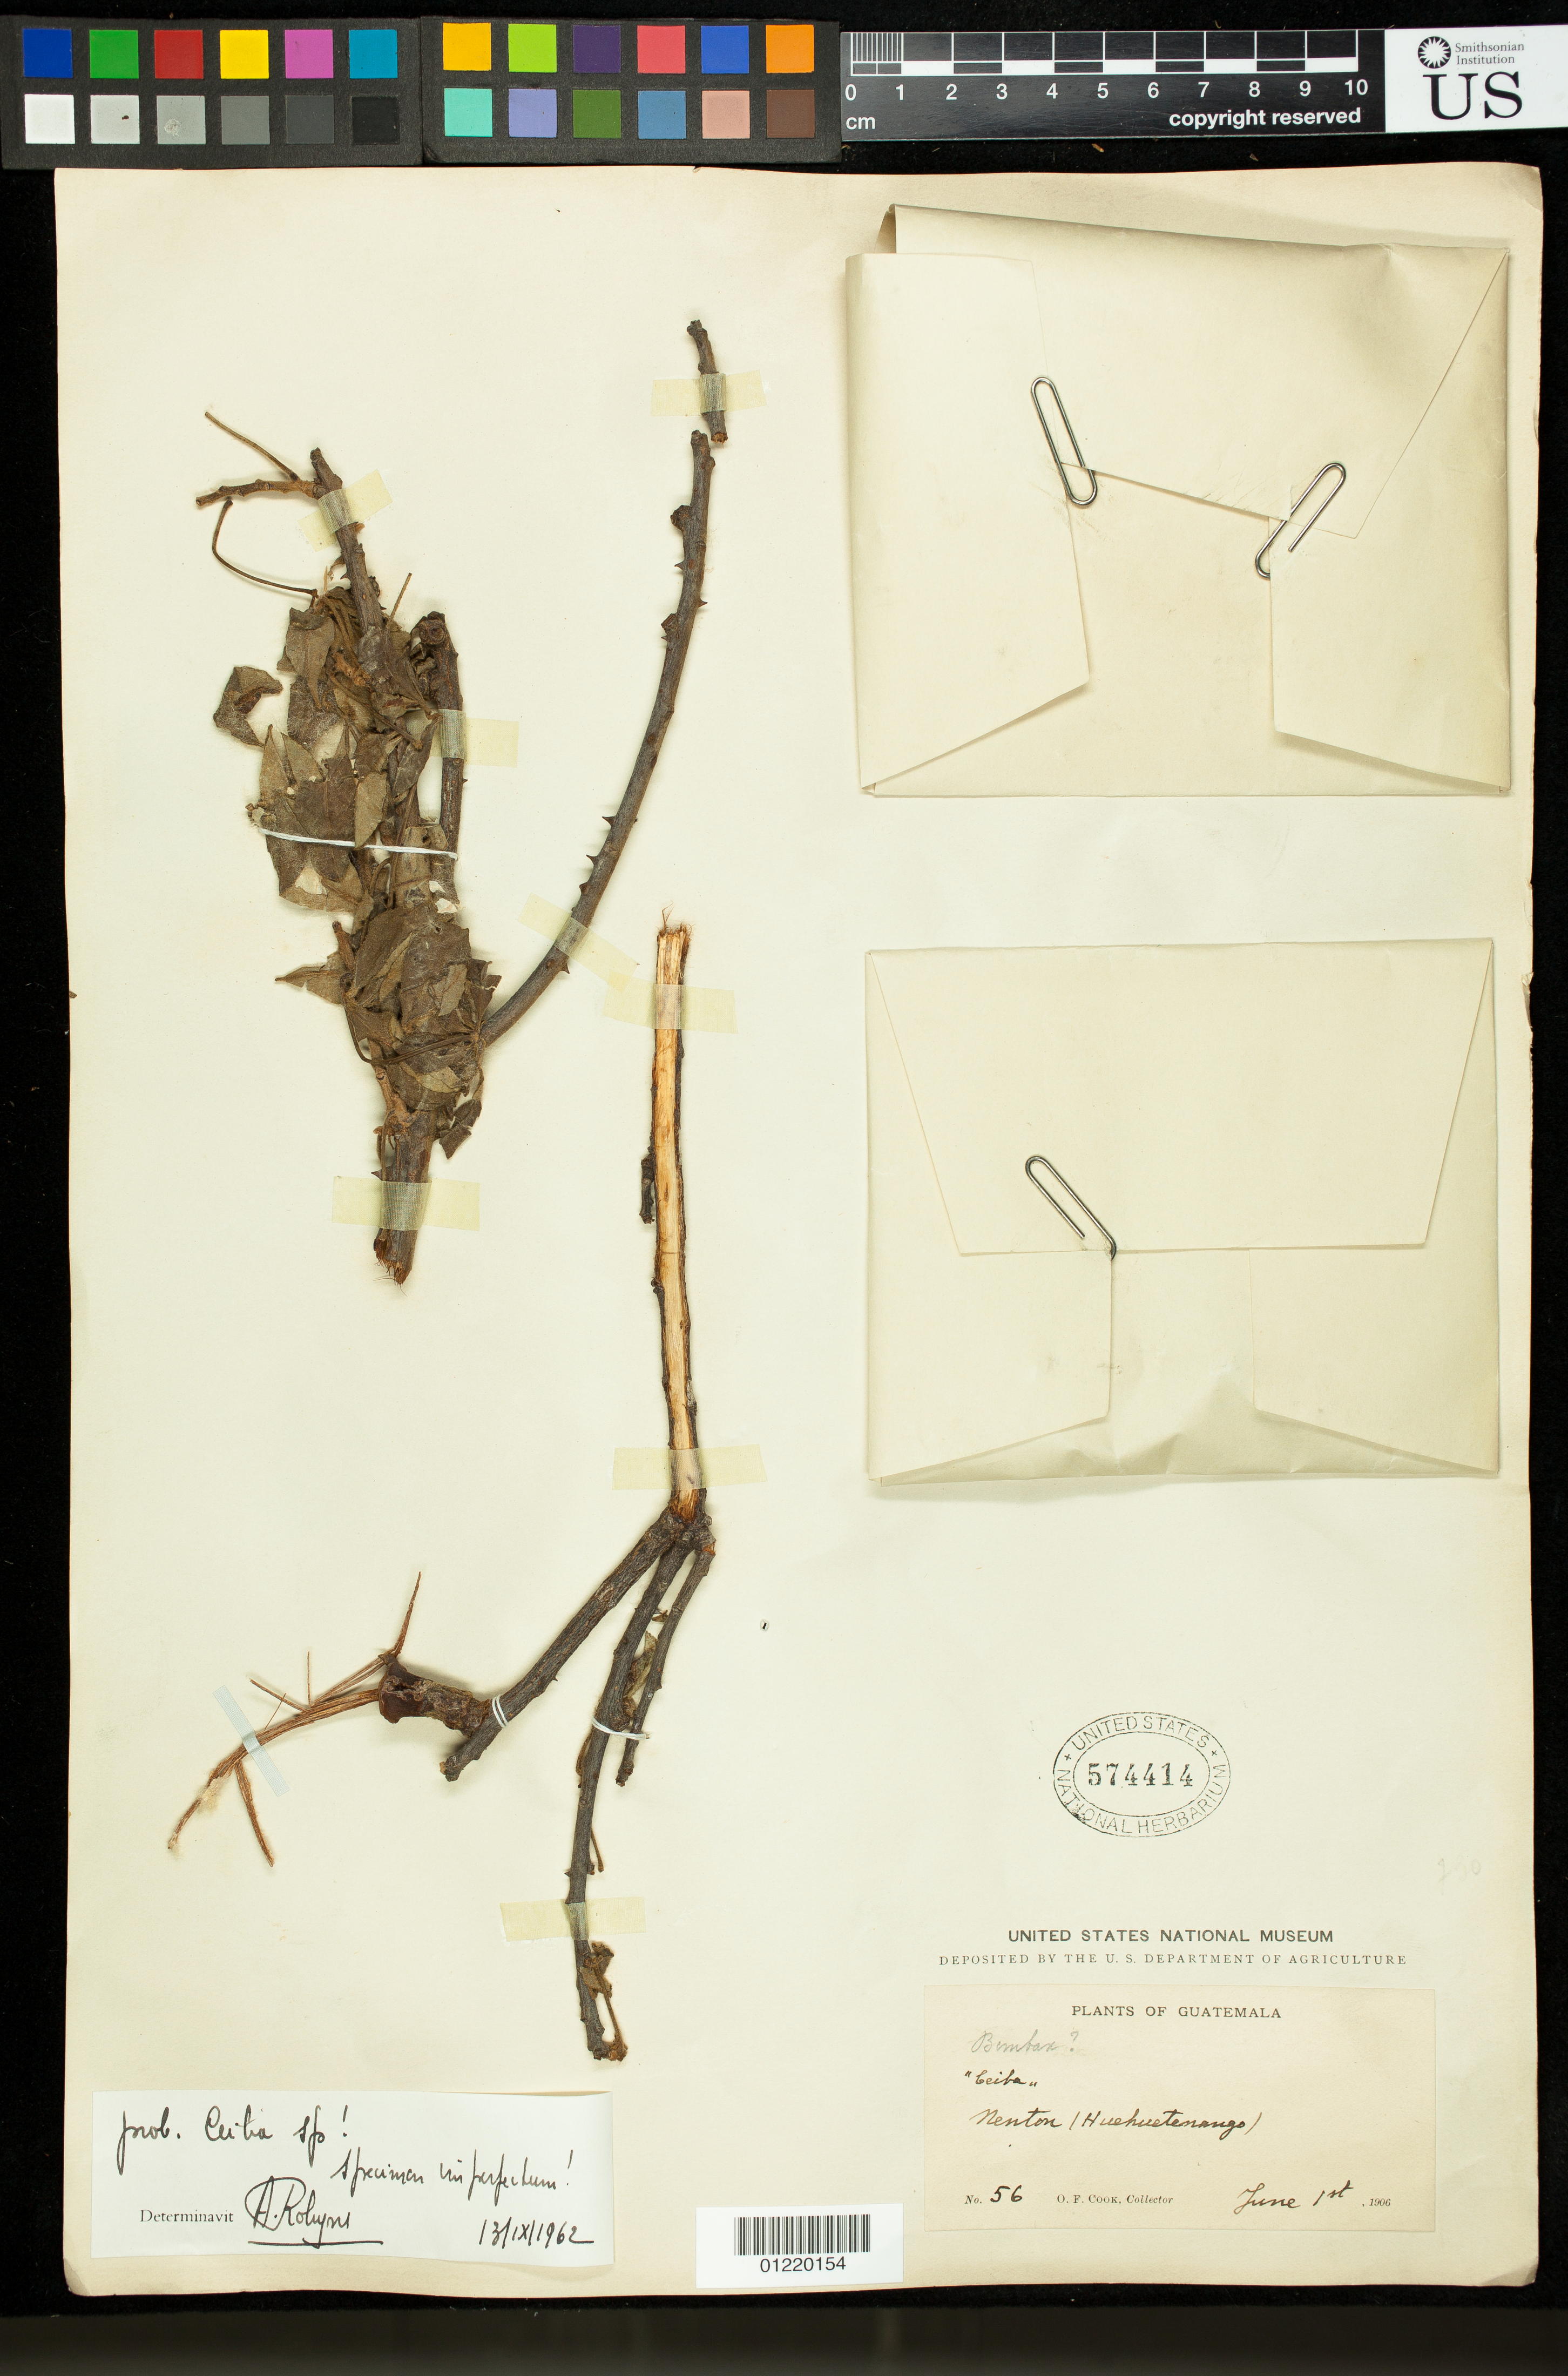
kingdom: Plantae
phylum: Tracheophyta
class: Magnoliopsida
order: Malvales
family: Malvaceae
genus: Ceiba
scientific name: Ceiba sp.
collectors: O. F. Cook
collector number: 56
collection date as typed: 6/1/1906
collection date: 1906-06-01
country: Guatemala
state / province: Huehuetenango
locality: Nentón (Huehuetenango)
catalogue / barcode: US 574414